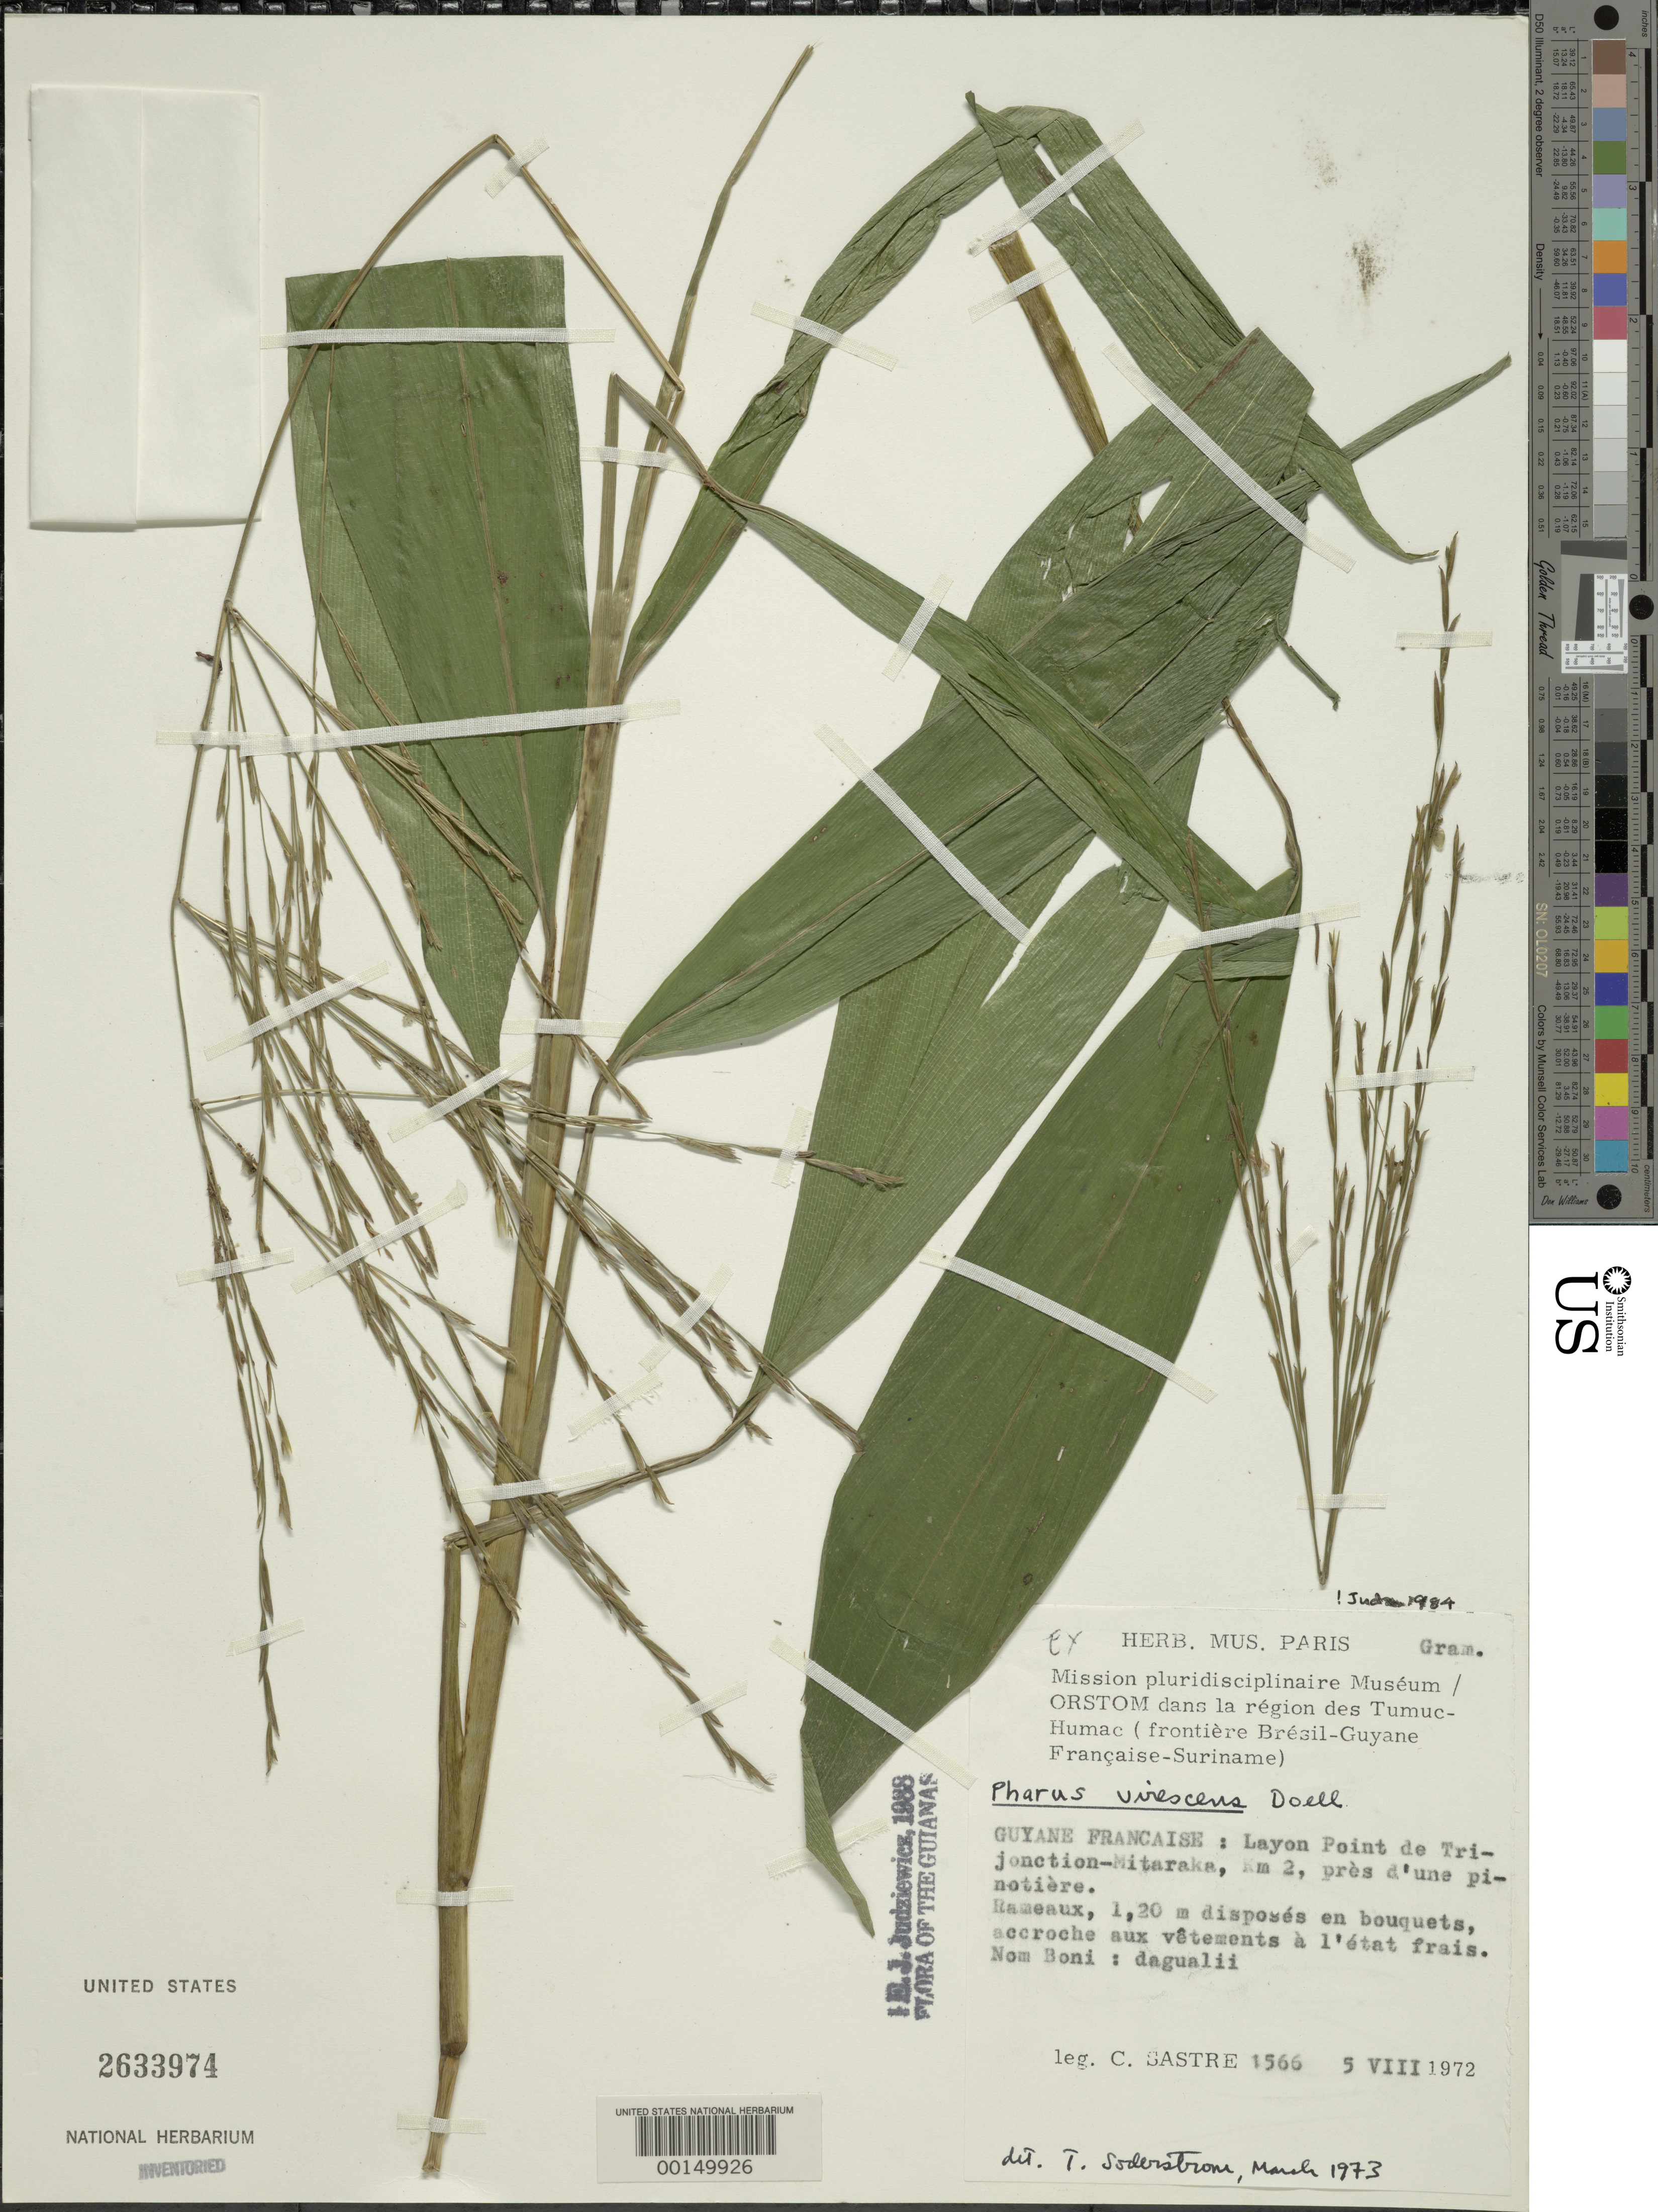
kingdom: Plantae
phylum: Tracheophyta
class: Liliopsida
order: Poales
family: Poaceae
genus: Pharus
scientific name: Pharus virescens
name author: Döll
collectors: C. H. L. Sastre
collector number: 1566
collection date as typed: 05 Aug 1972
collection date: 1972-08-05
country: French Guiana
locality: Layon point de trijunction-mitaraka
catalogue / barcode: US 2633974